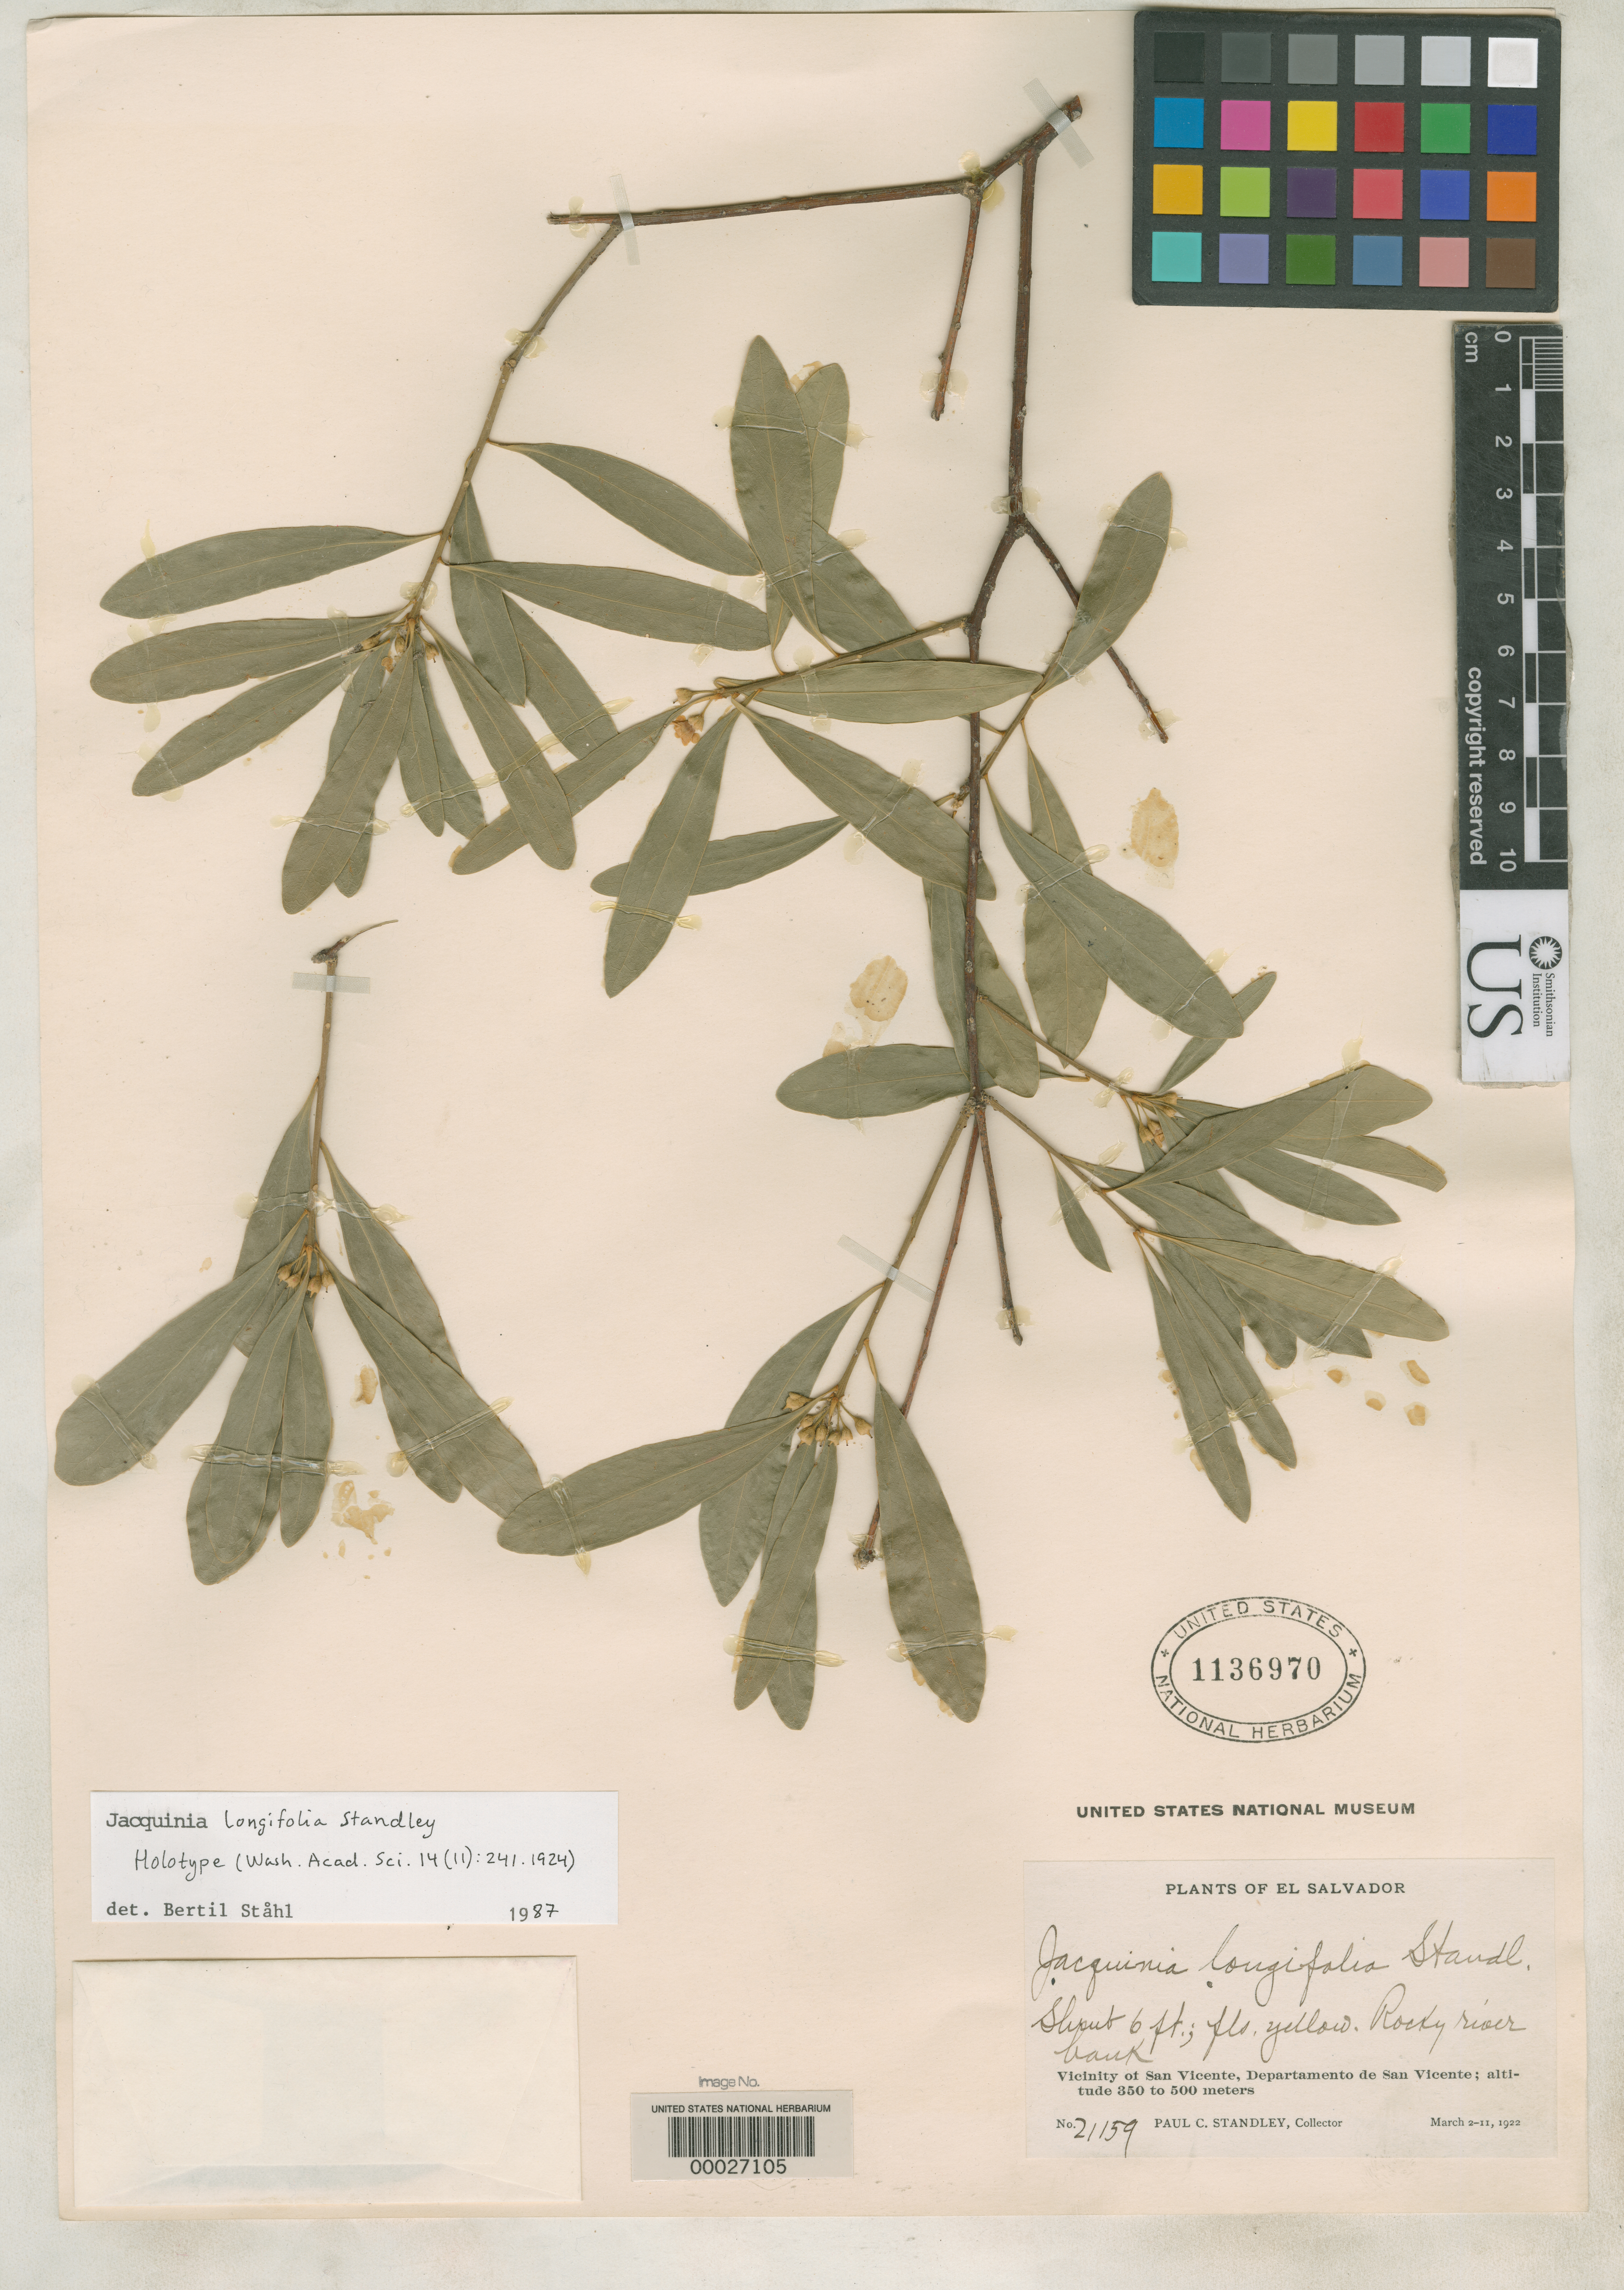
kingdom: Plantae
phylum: Tracheophyta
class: Magnoliopsida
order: Ericales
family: Primulaceae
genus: Jacquinia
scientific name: Jacquinia longifolia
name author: Standl.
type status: Holotype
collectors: P. C. Standley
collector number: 21159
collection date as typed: Mar 1922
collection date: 1922-03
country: El Salvador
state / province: San Vincente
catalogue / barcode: US 1136970